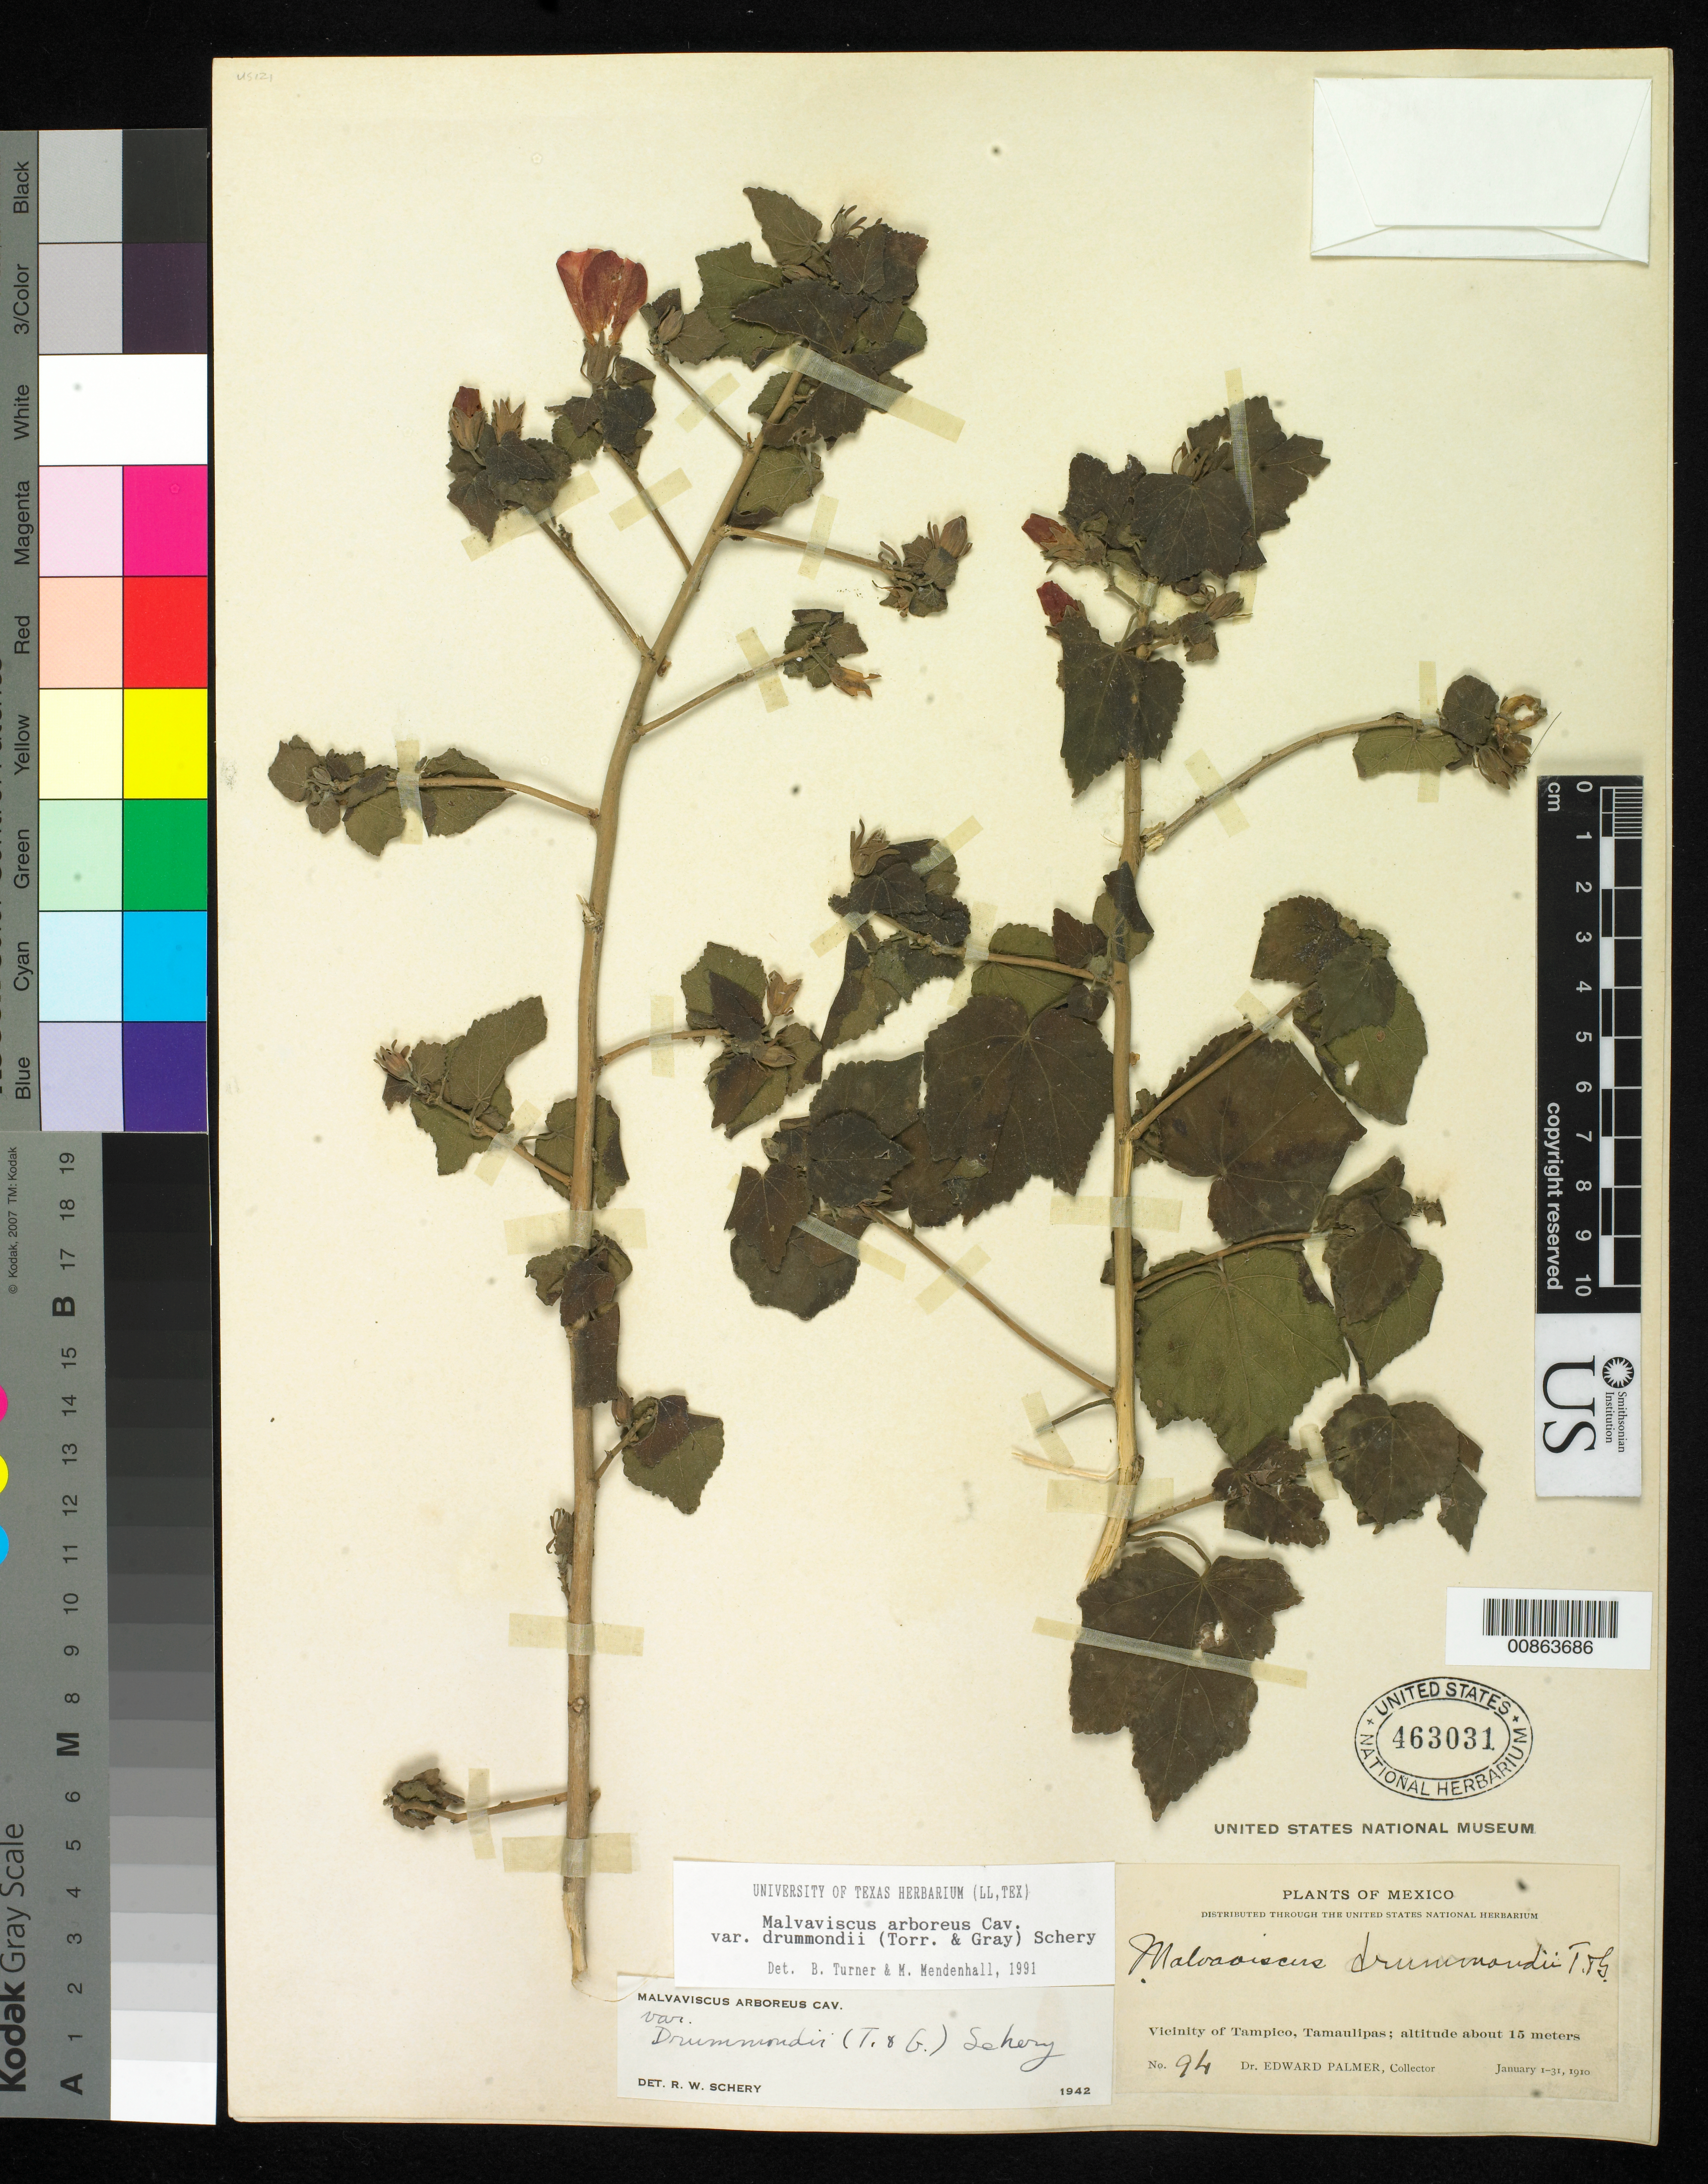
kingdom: Plantae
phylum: Tracheophyta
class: Magnoliopsida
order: Malvales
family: Malvaceae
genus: Malvaviscus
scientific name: Malvaviscus arboreus var. drummondii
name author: (Torr. & A. Gray) Schery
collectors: E. Palmer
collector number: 94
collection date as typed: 01 Jan 1910 to 31 Jan 1910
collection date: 1910-01-01/1910-01-31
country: Mexico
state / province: Tamaulipas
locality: Vicinity of Tampico, Tamaulipas.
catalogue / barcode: US 463031